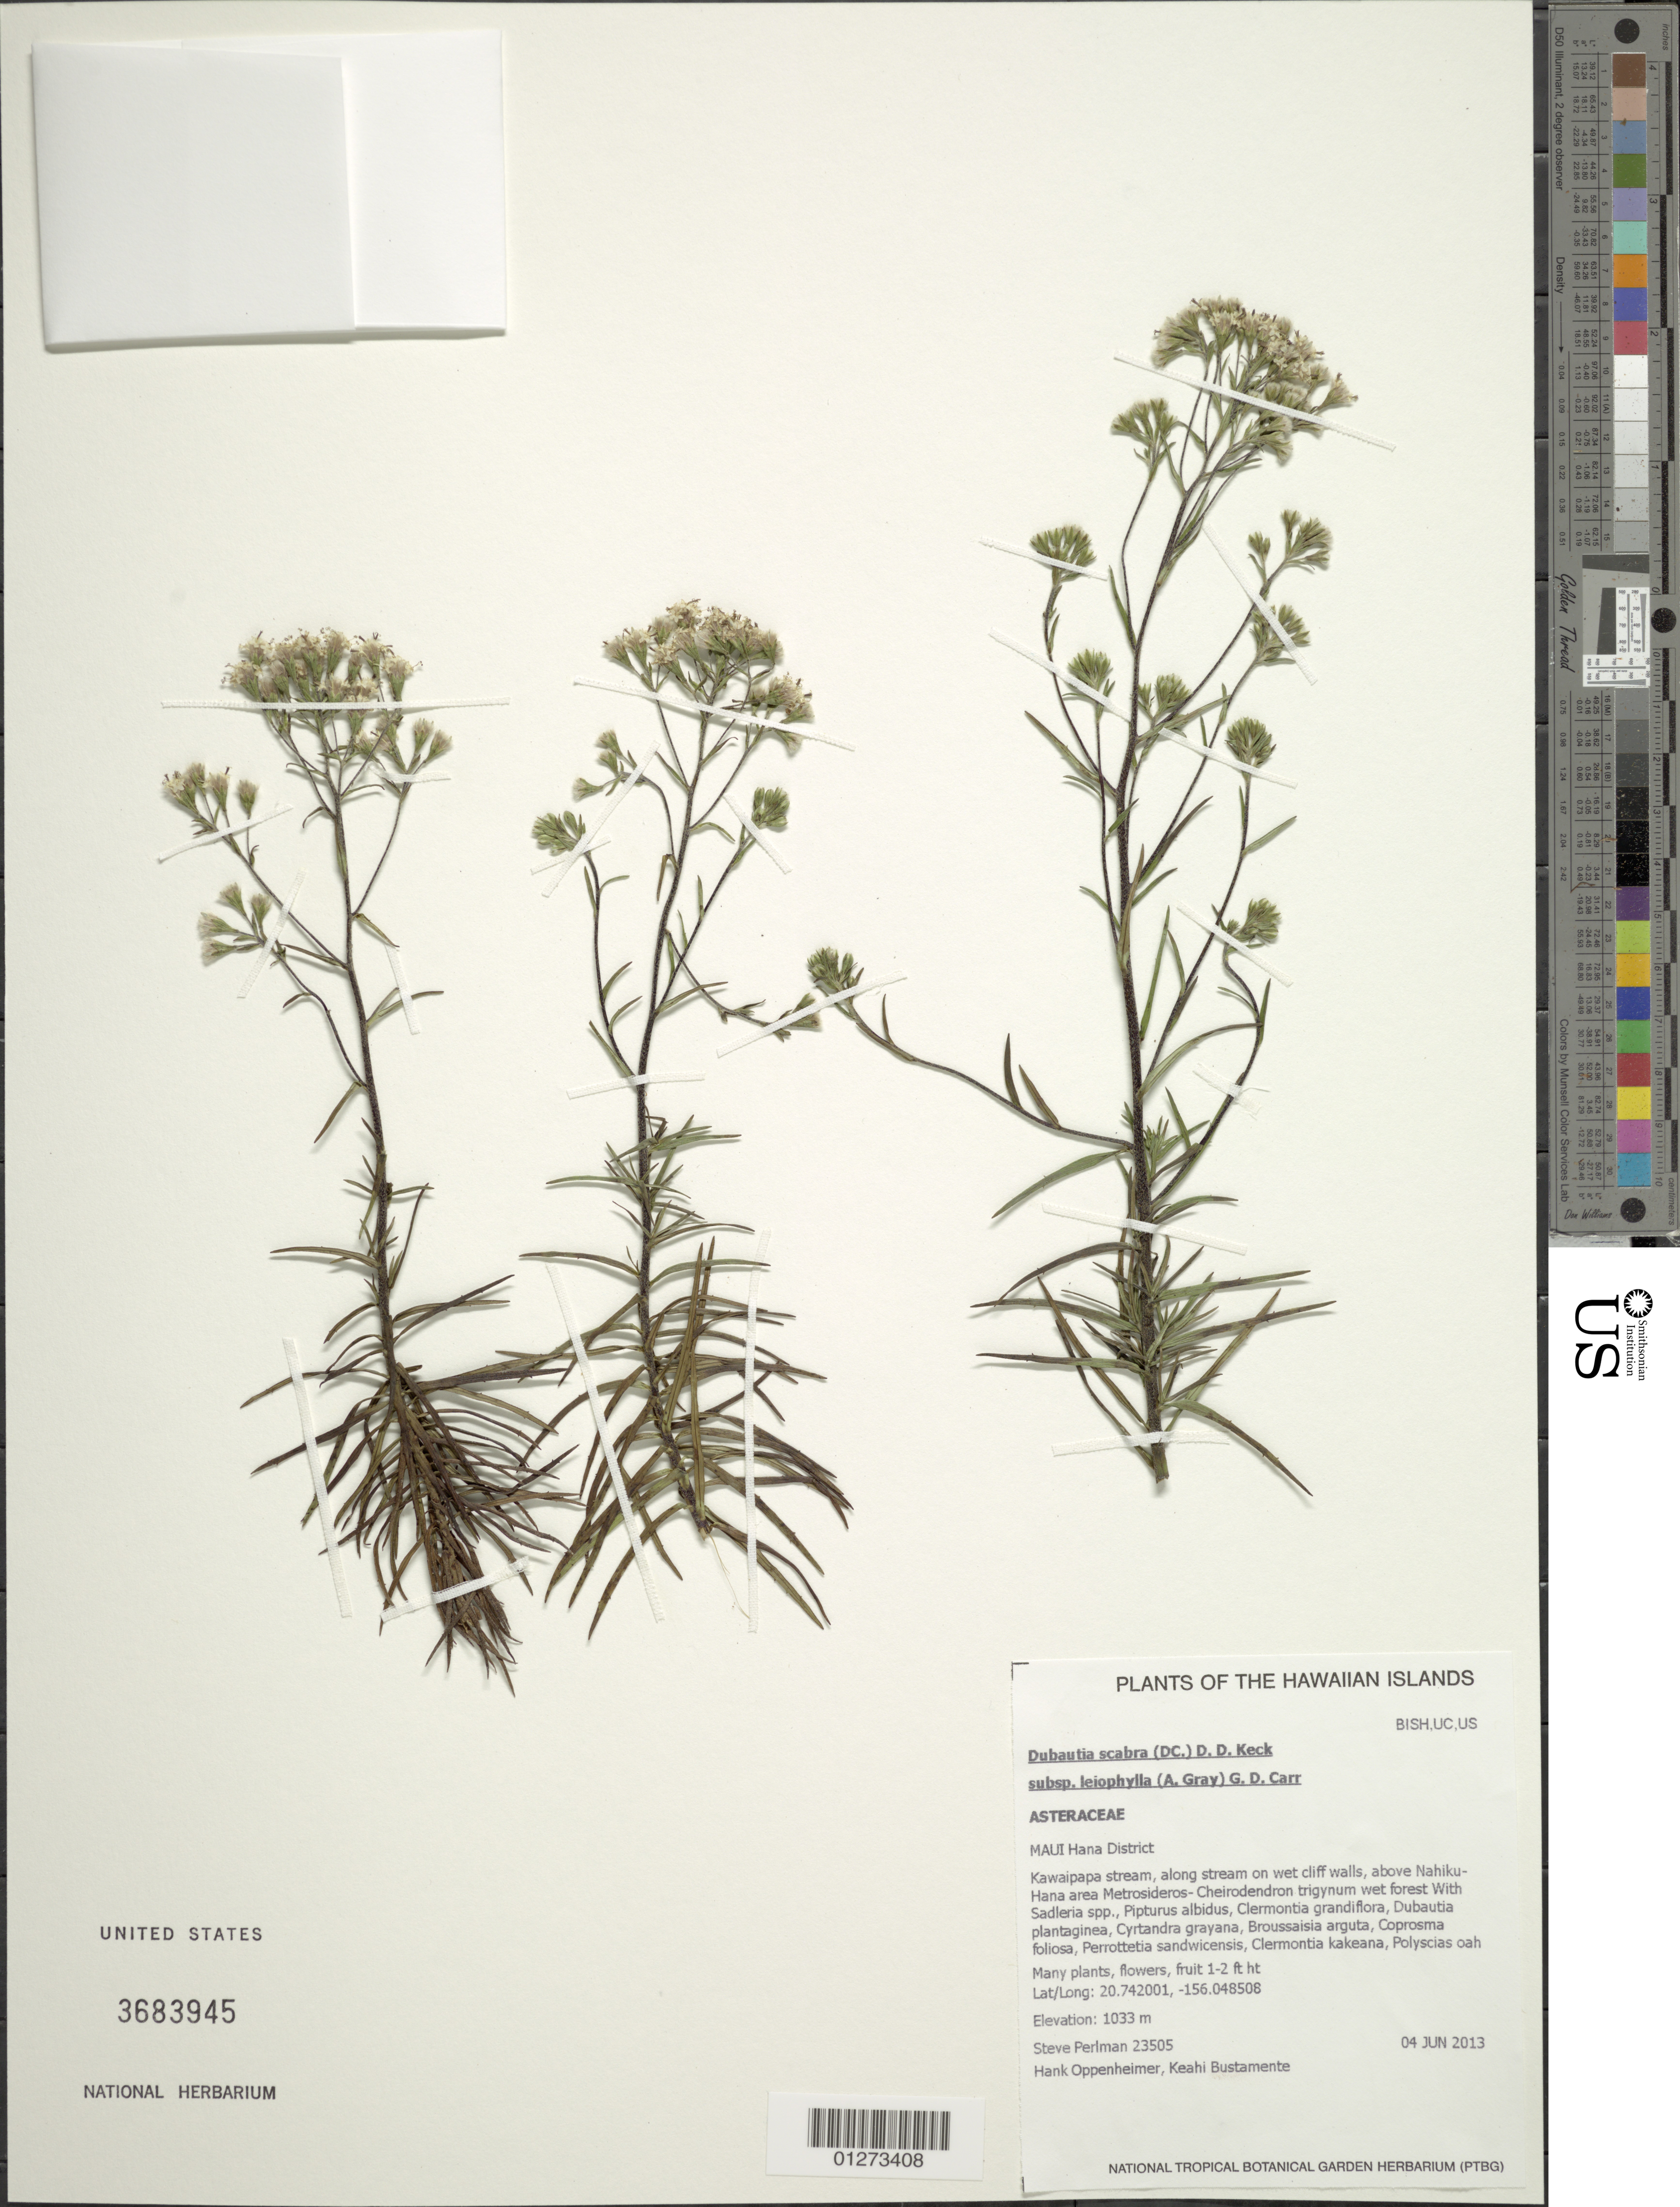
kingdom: Plantae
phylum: Tracheophyta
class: Magnoliopsida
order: Asterales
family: Asteraceae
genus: Dubautia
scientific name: Dubautia scabra subsp. leiophylla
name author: (A. Gray) G.D. Carr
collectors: S. P. Perlman, H. L. Oppenheimer & K. M. Bustamente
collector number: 23505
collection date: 2013-06-04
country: United States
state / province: Hawaii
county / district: Maui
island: Maui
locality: Hamakua District, Kawaipapa stream, along stream on wet cliff walls, above Nahiku-Hana area.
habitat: Wet forest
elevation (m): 1033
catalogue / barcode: US 3683945